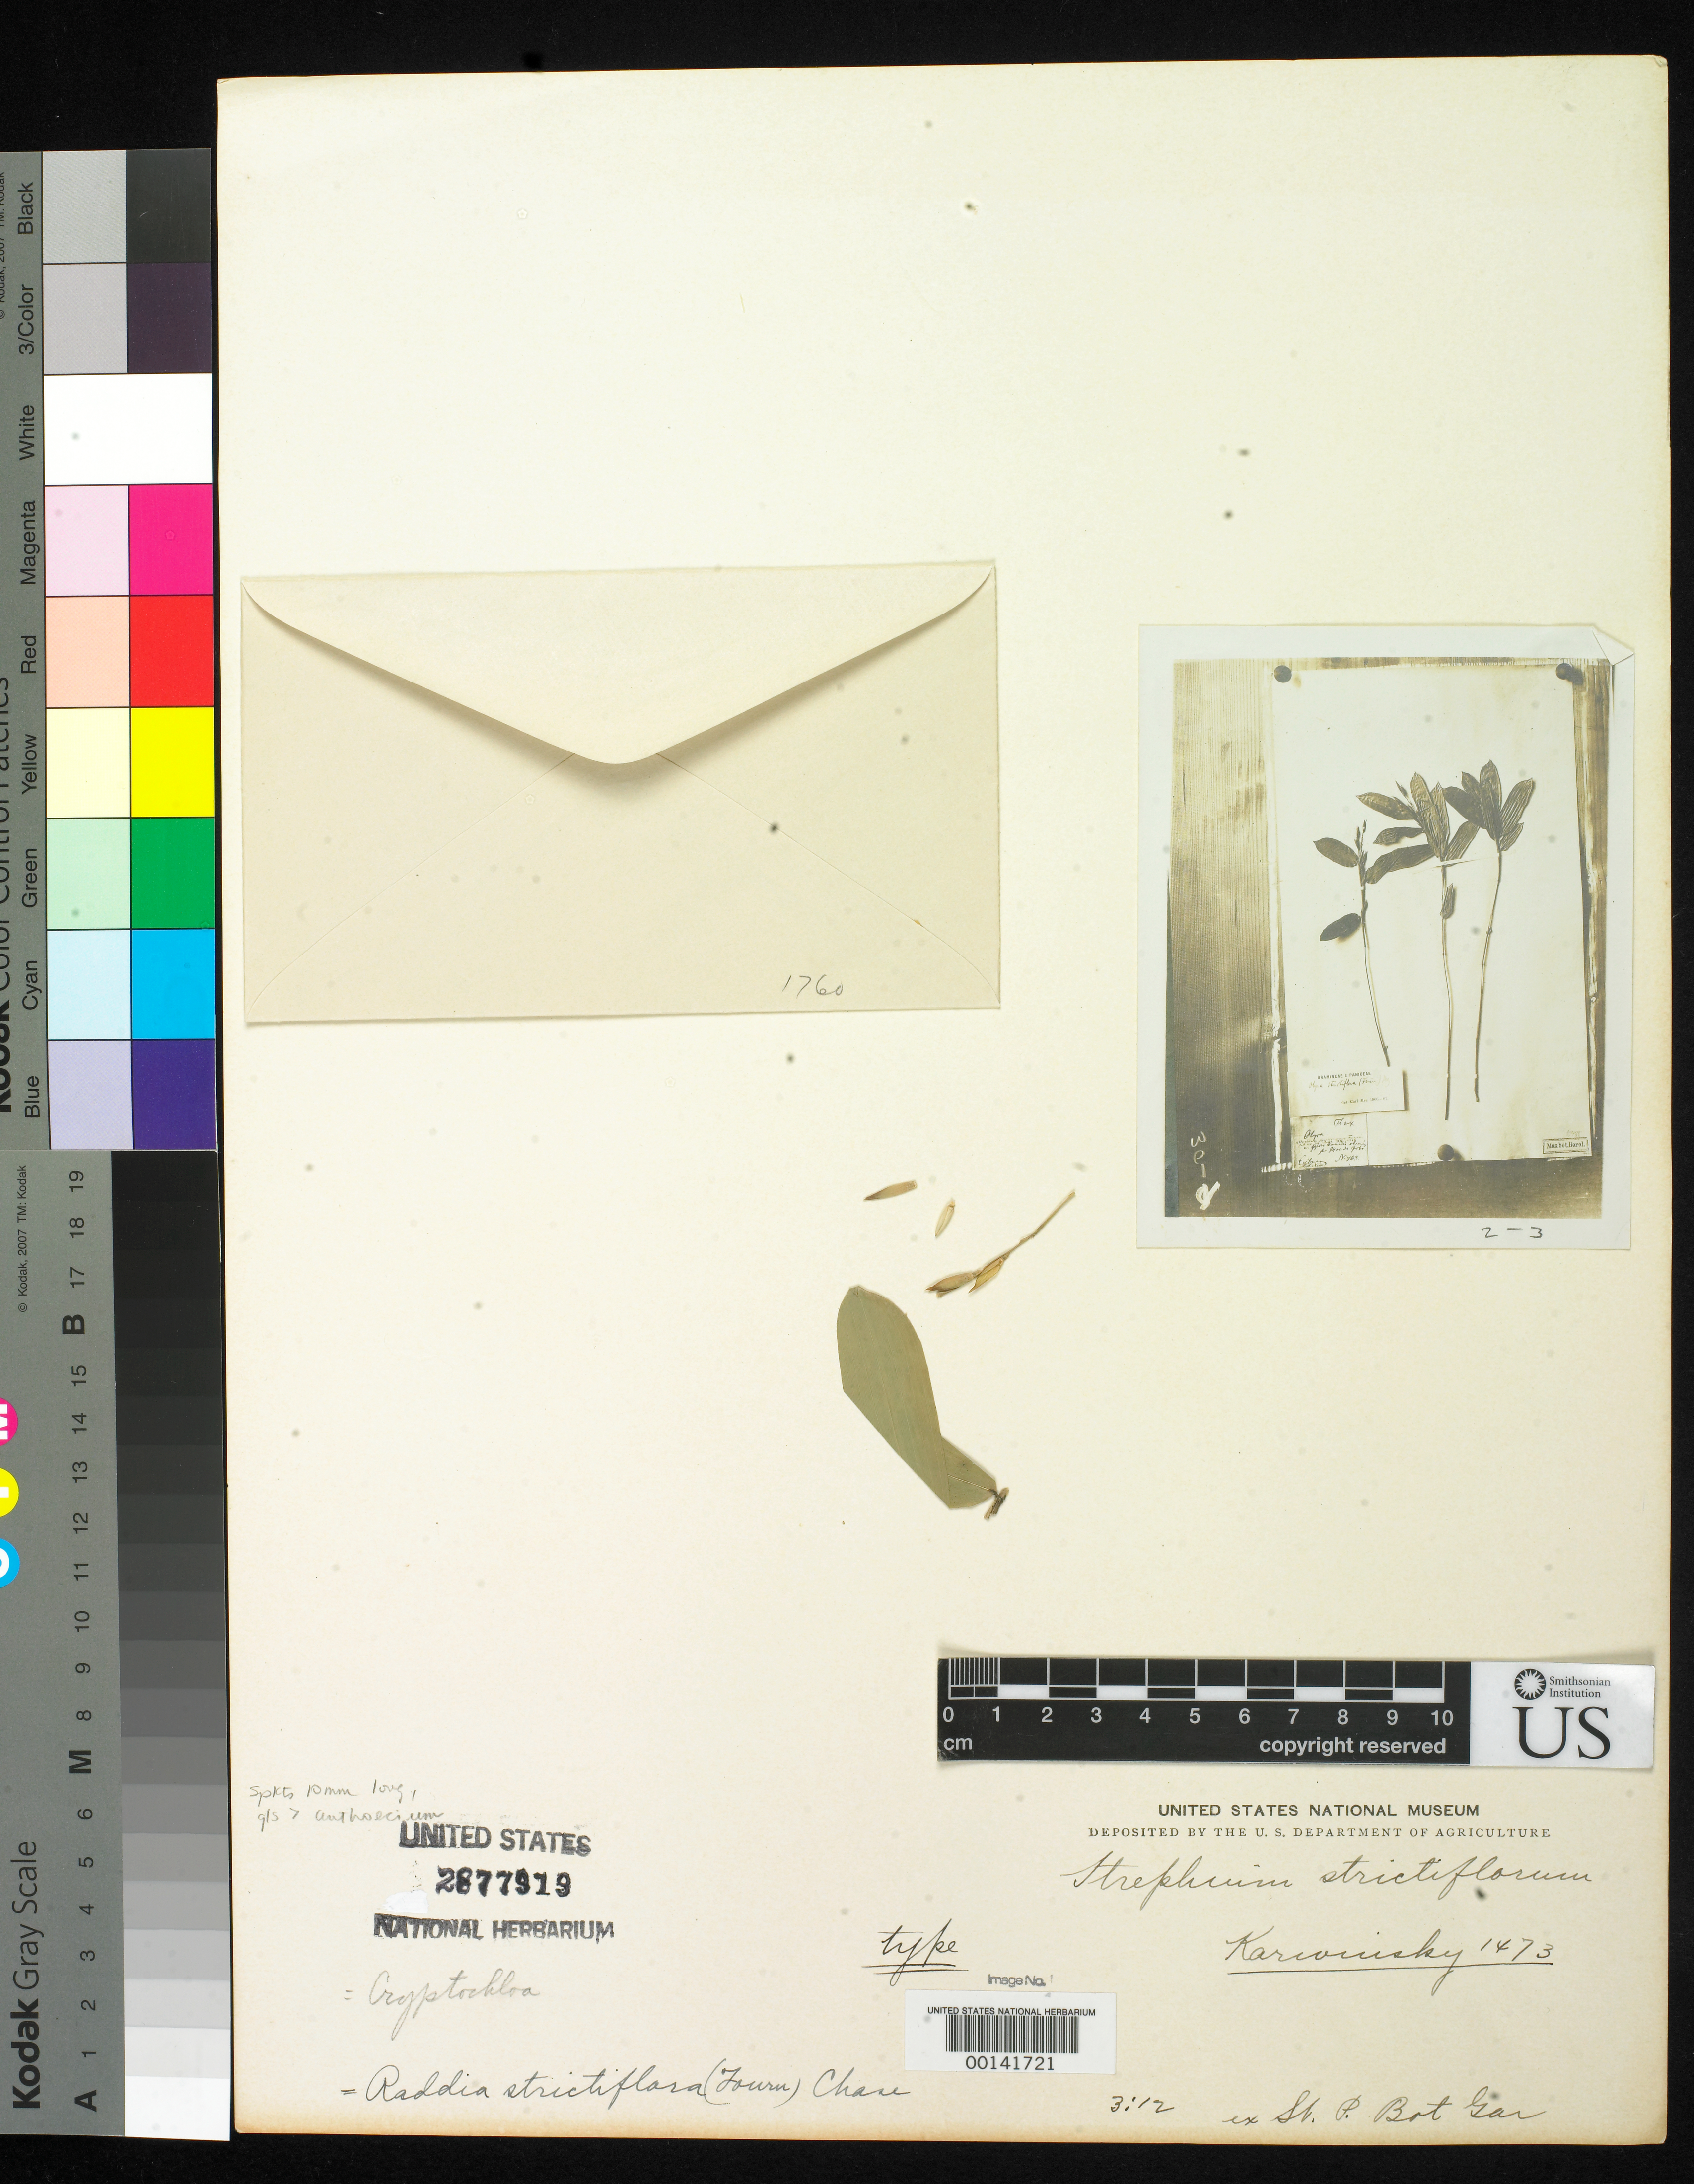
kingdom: Plantae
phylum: Tracheophyta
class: Liliopsida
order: Poales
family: Poaceae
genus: Strephium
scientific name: Strephium strictiflorum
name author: E. Fourn.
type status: Type Fragment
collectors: W. F. Karwinski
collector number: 1473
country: Mexico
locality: E of Monserrat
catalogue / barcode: US 2877919